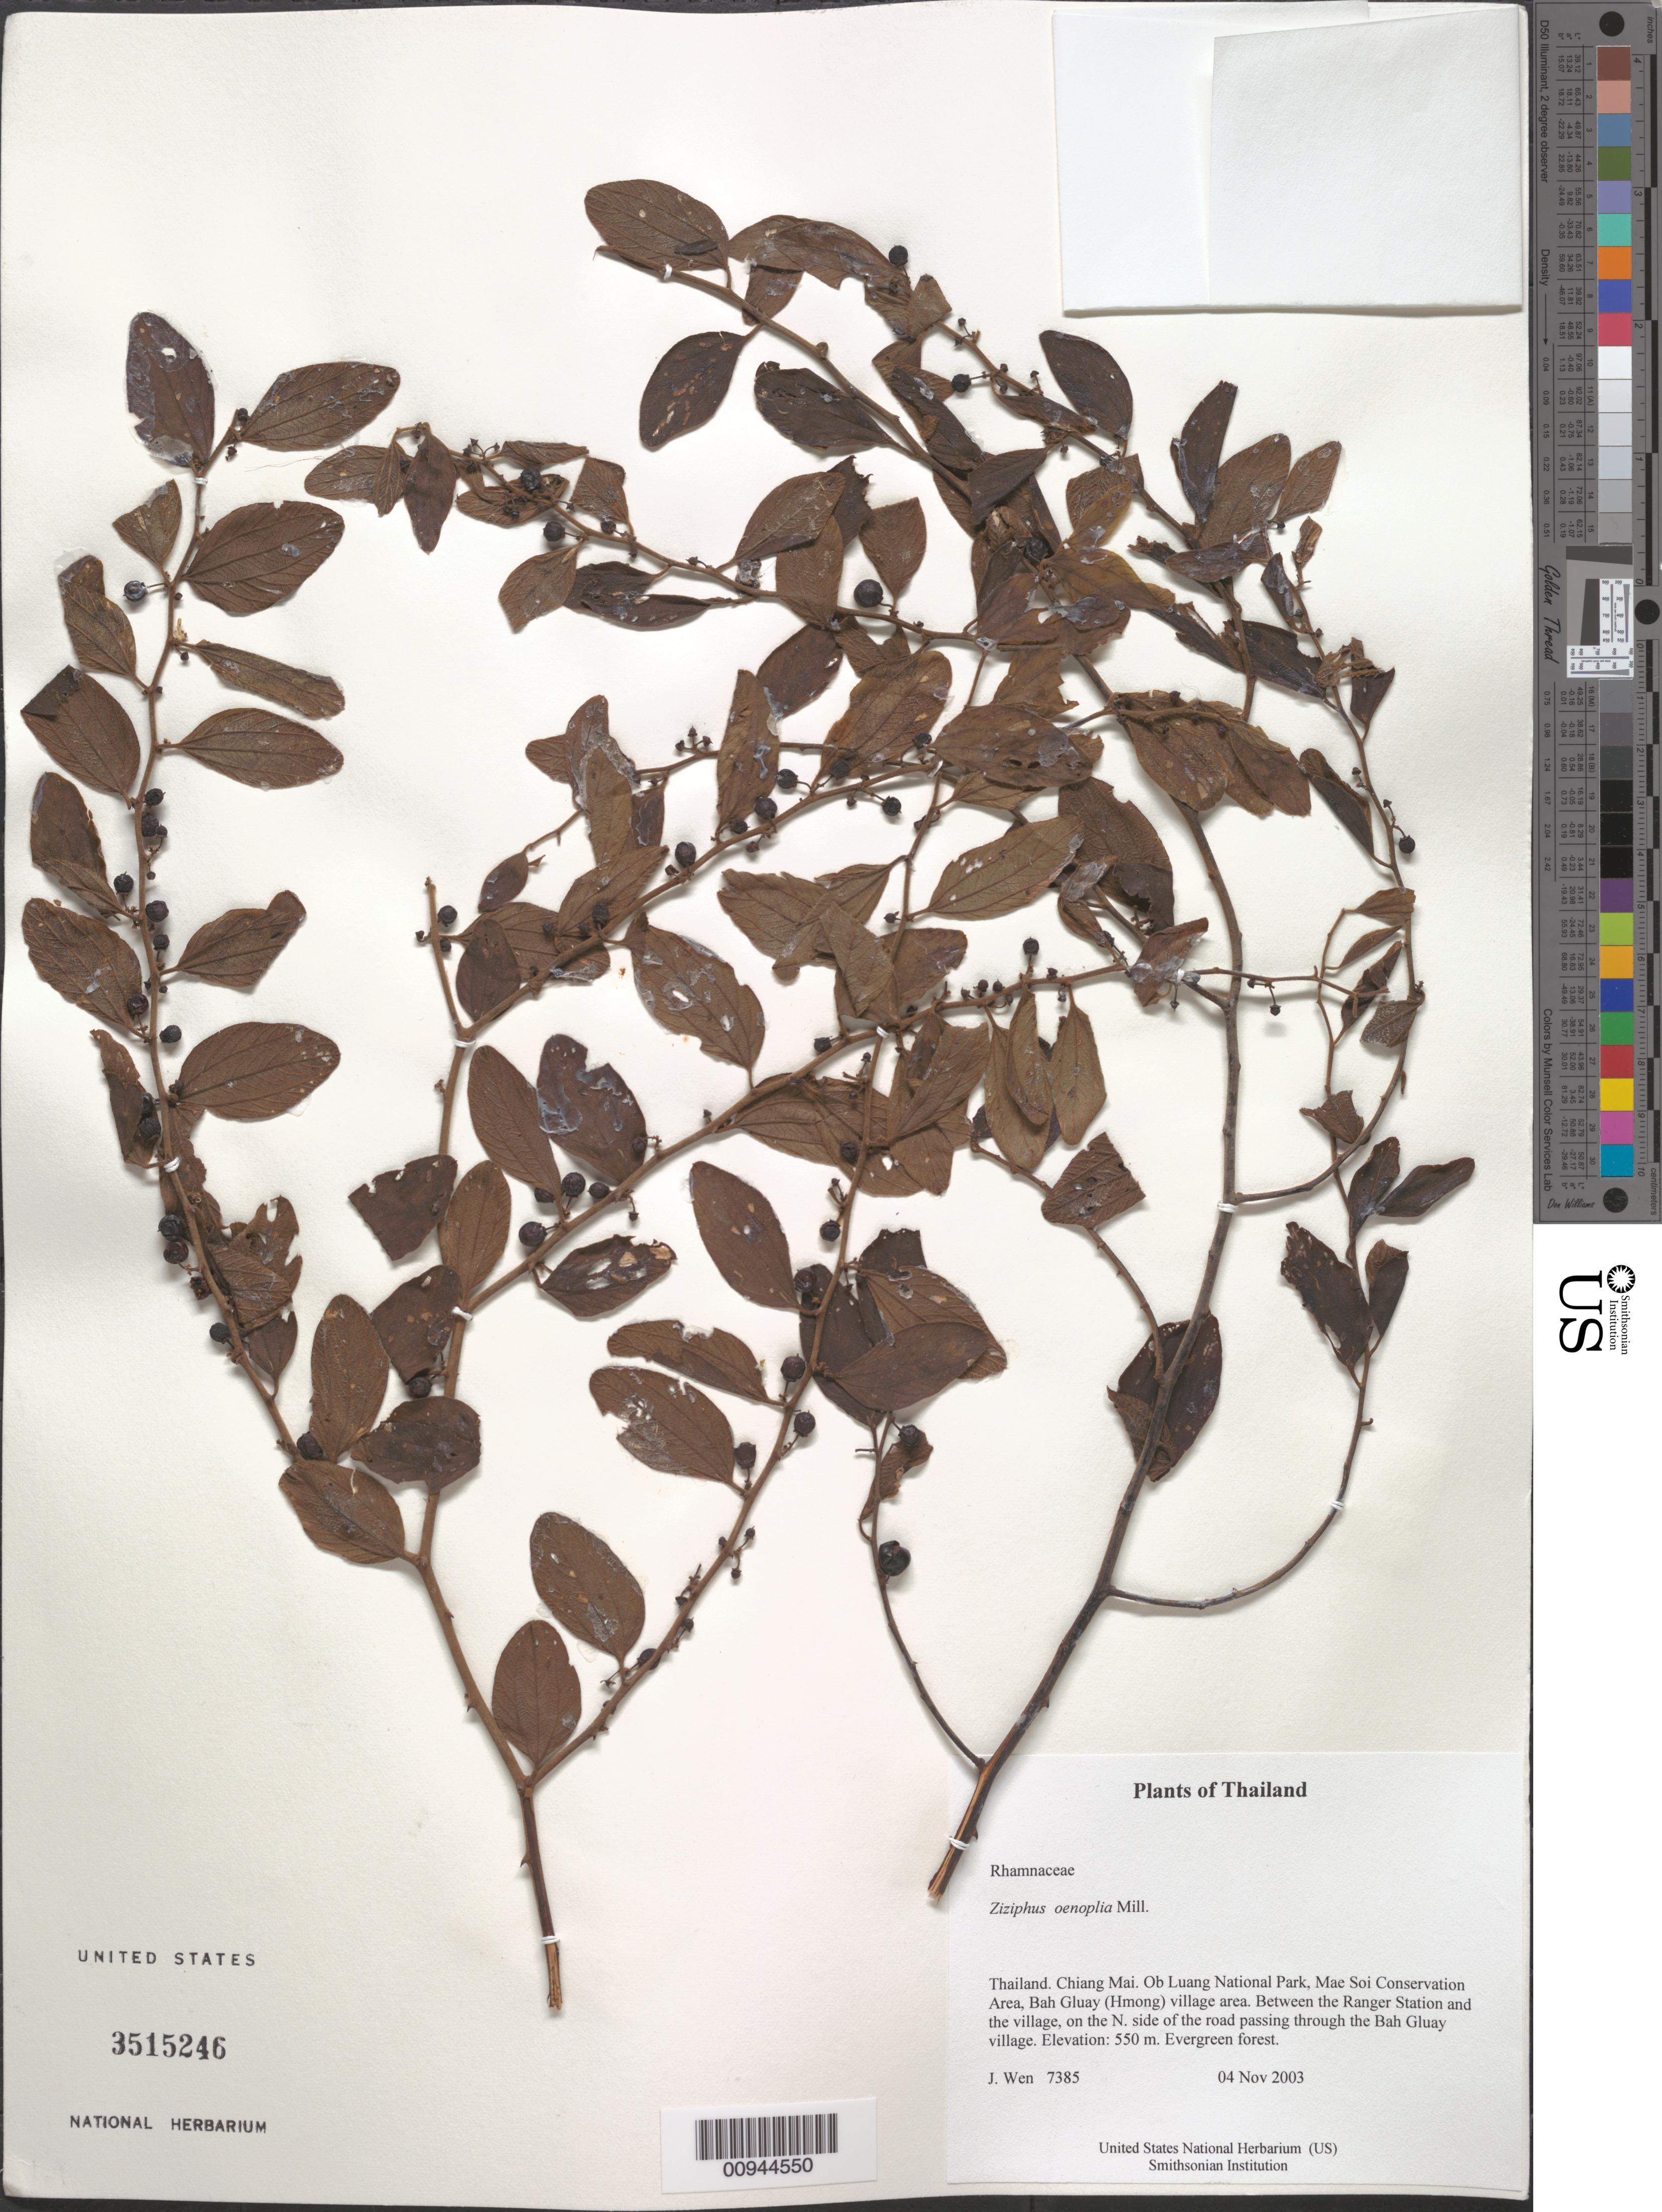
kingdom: Plantae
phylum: Tracheophyta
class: Magnoliopsida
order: Rosales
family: Rhamnaceae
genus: Ziziphus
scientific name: Ziziphus oenopolia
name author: (L.) Mill.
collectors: J. Wen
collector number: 7385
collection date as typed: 04 Nov 2003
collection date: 2003-11-04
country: Thailand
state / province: Chiang Mai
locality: Ob Luang National Park, Mae Soi Conservation Area, Bah Gluay (Hmong) village area. Between the Ranger Station and the village, on the N. side of the road passing through the Bah Gluay village.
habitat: Evergreen forest.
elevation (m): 550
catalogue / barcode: US 3515246